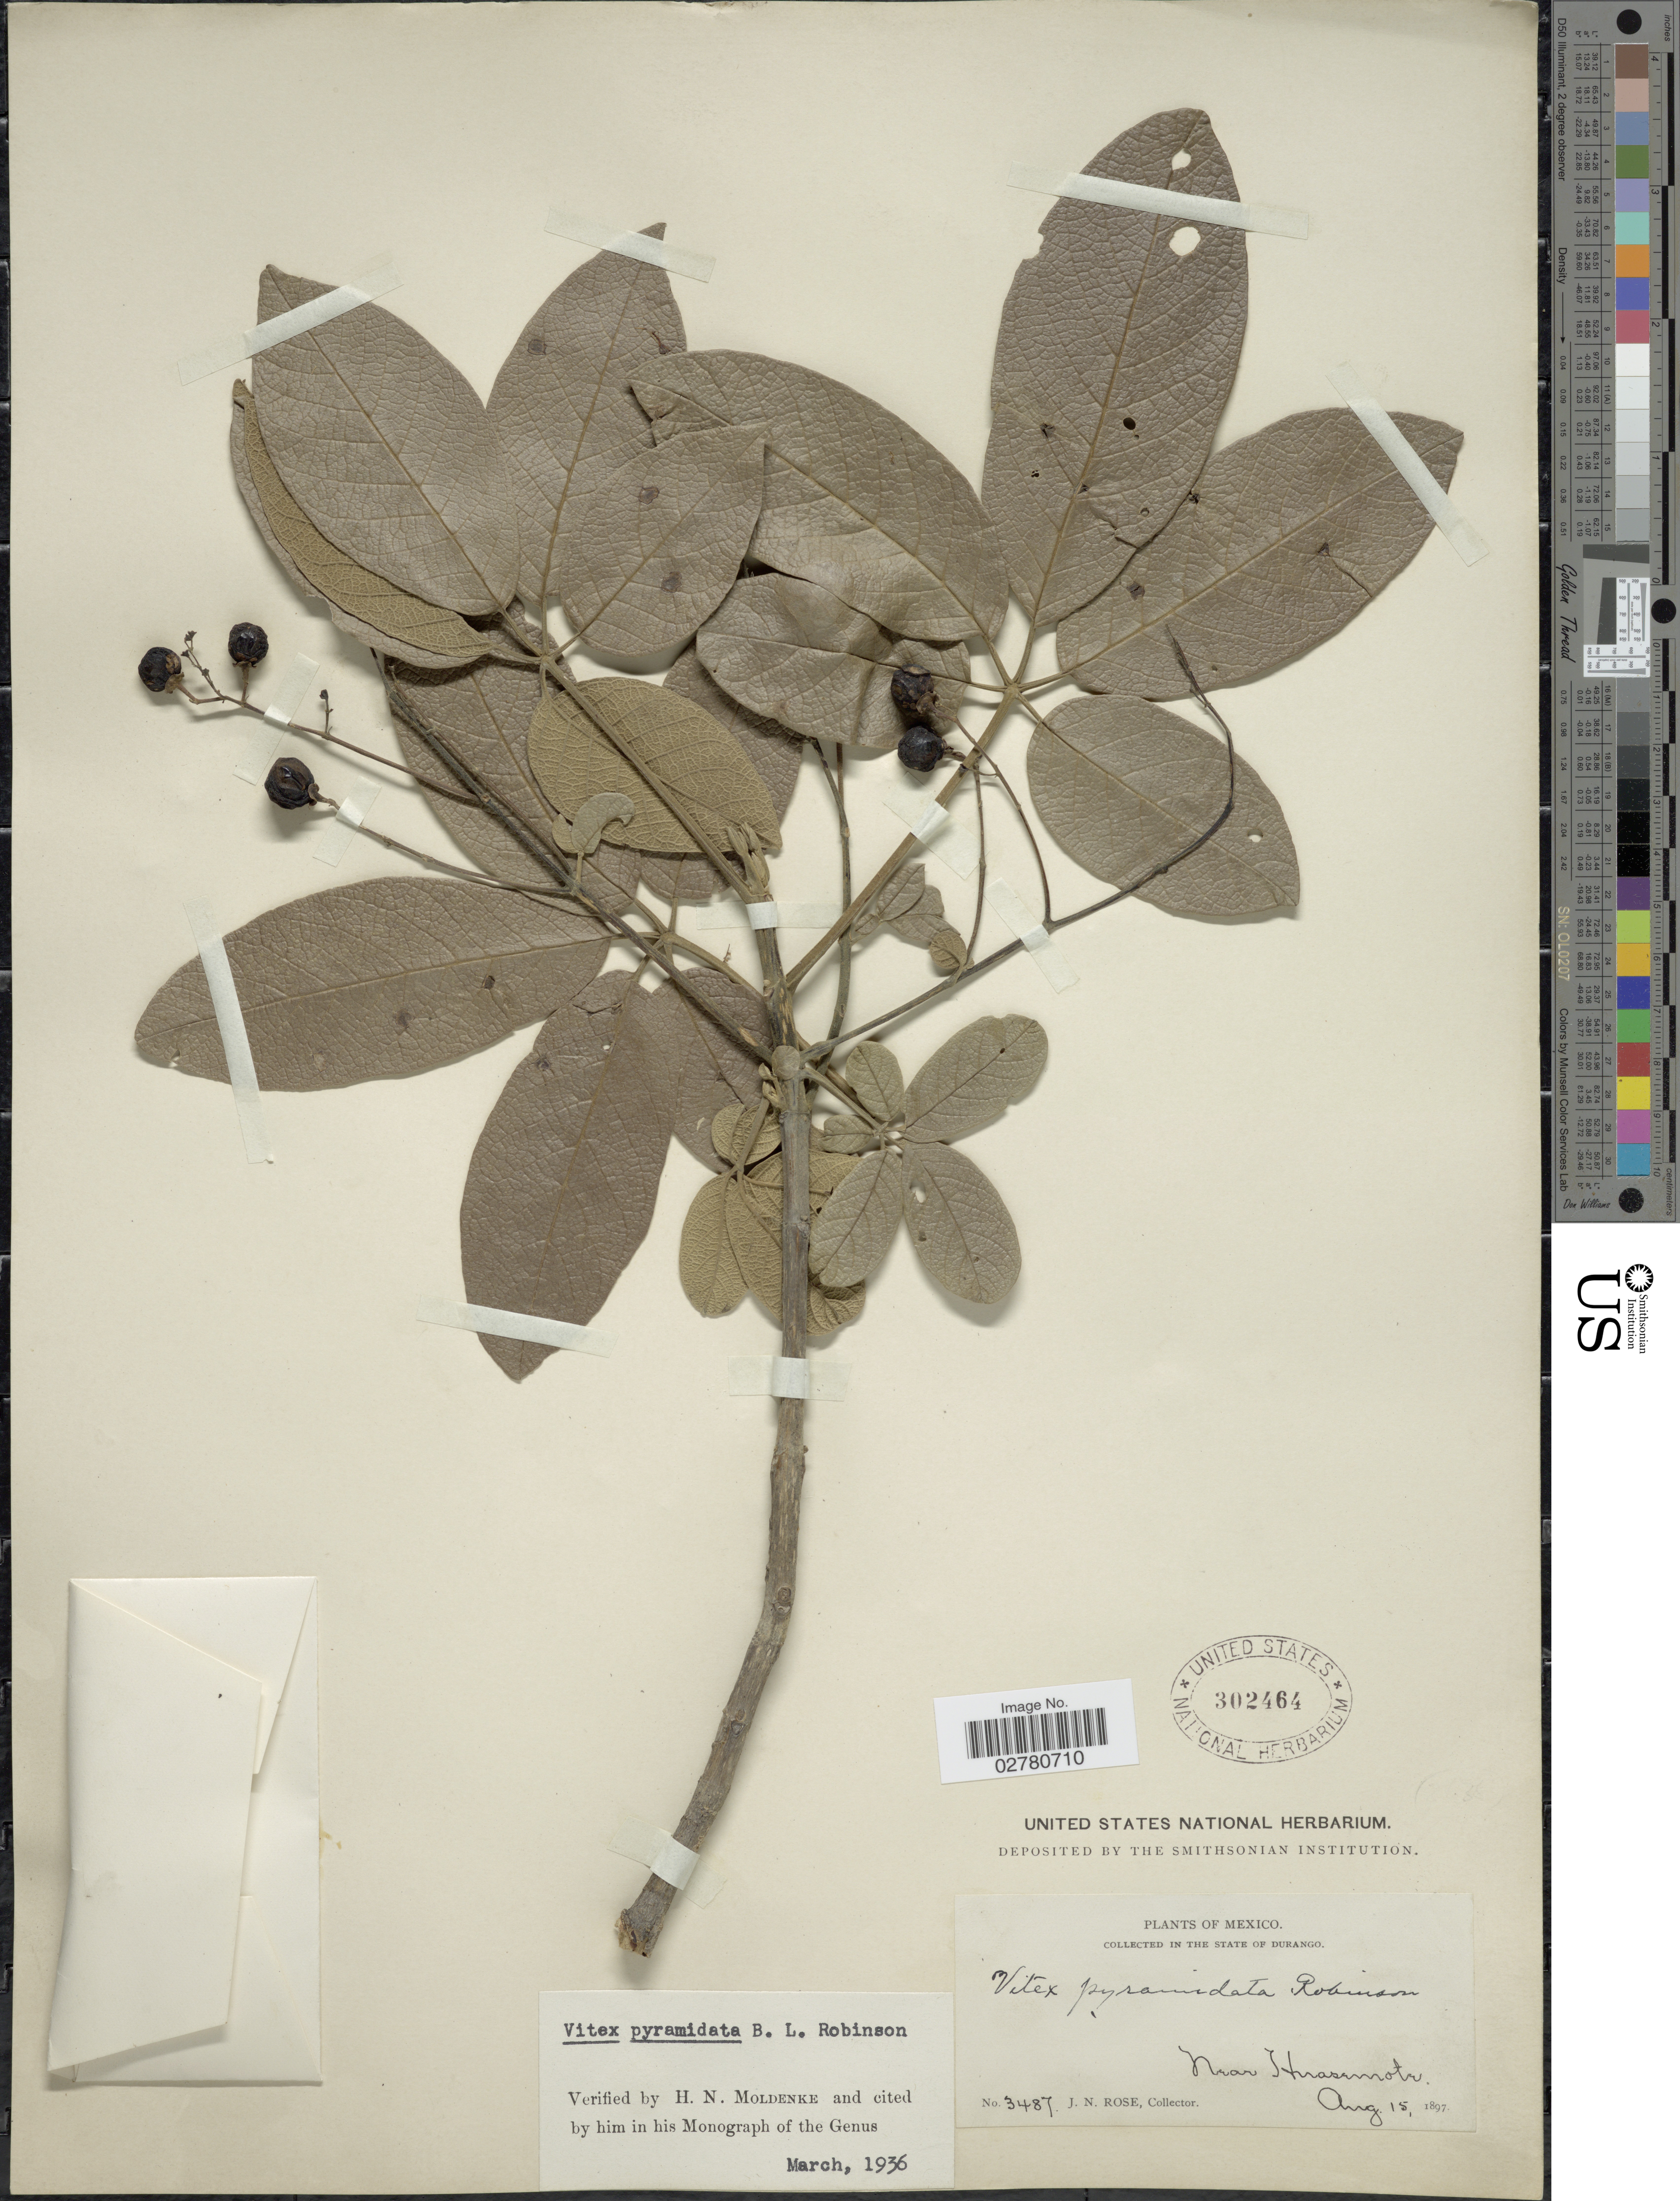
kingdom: Plantae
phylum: Tracheophyta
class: Magnoliopsida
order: Lamiales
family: Lamiaceae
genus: Vitex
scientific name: Vitex pyramidata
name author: B.L. Rob.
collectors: J. N. Rose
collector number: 3487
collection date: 1897-08-15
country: Mexico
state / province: Durango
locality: Near Huasemote.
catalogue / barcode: US 302464